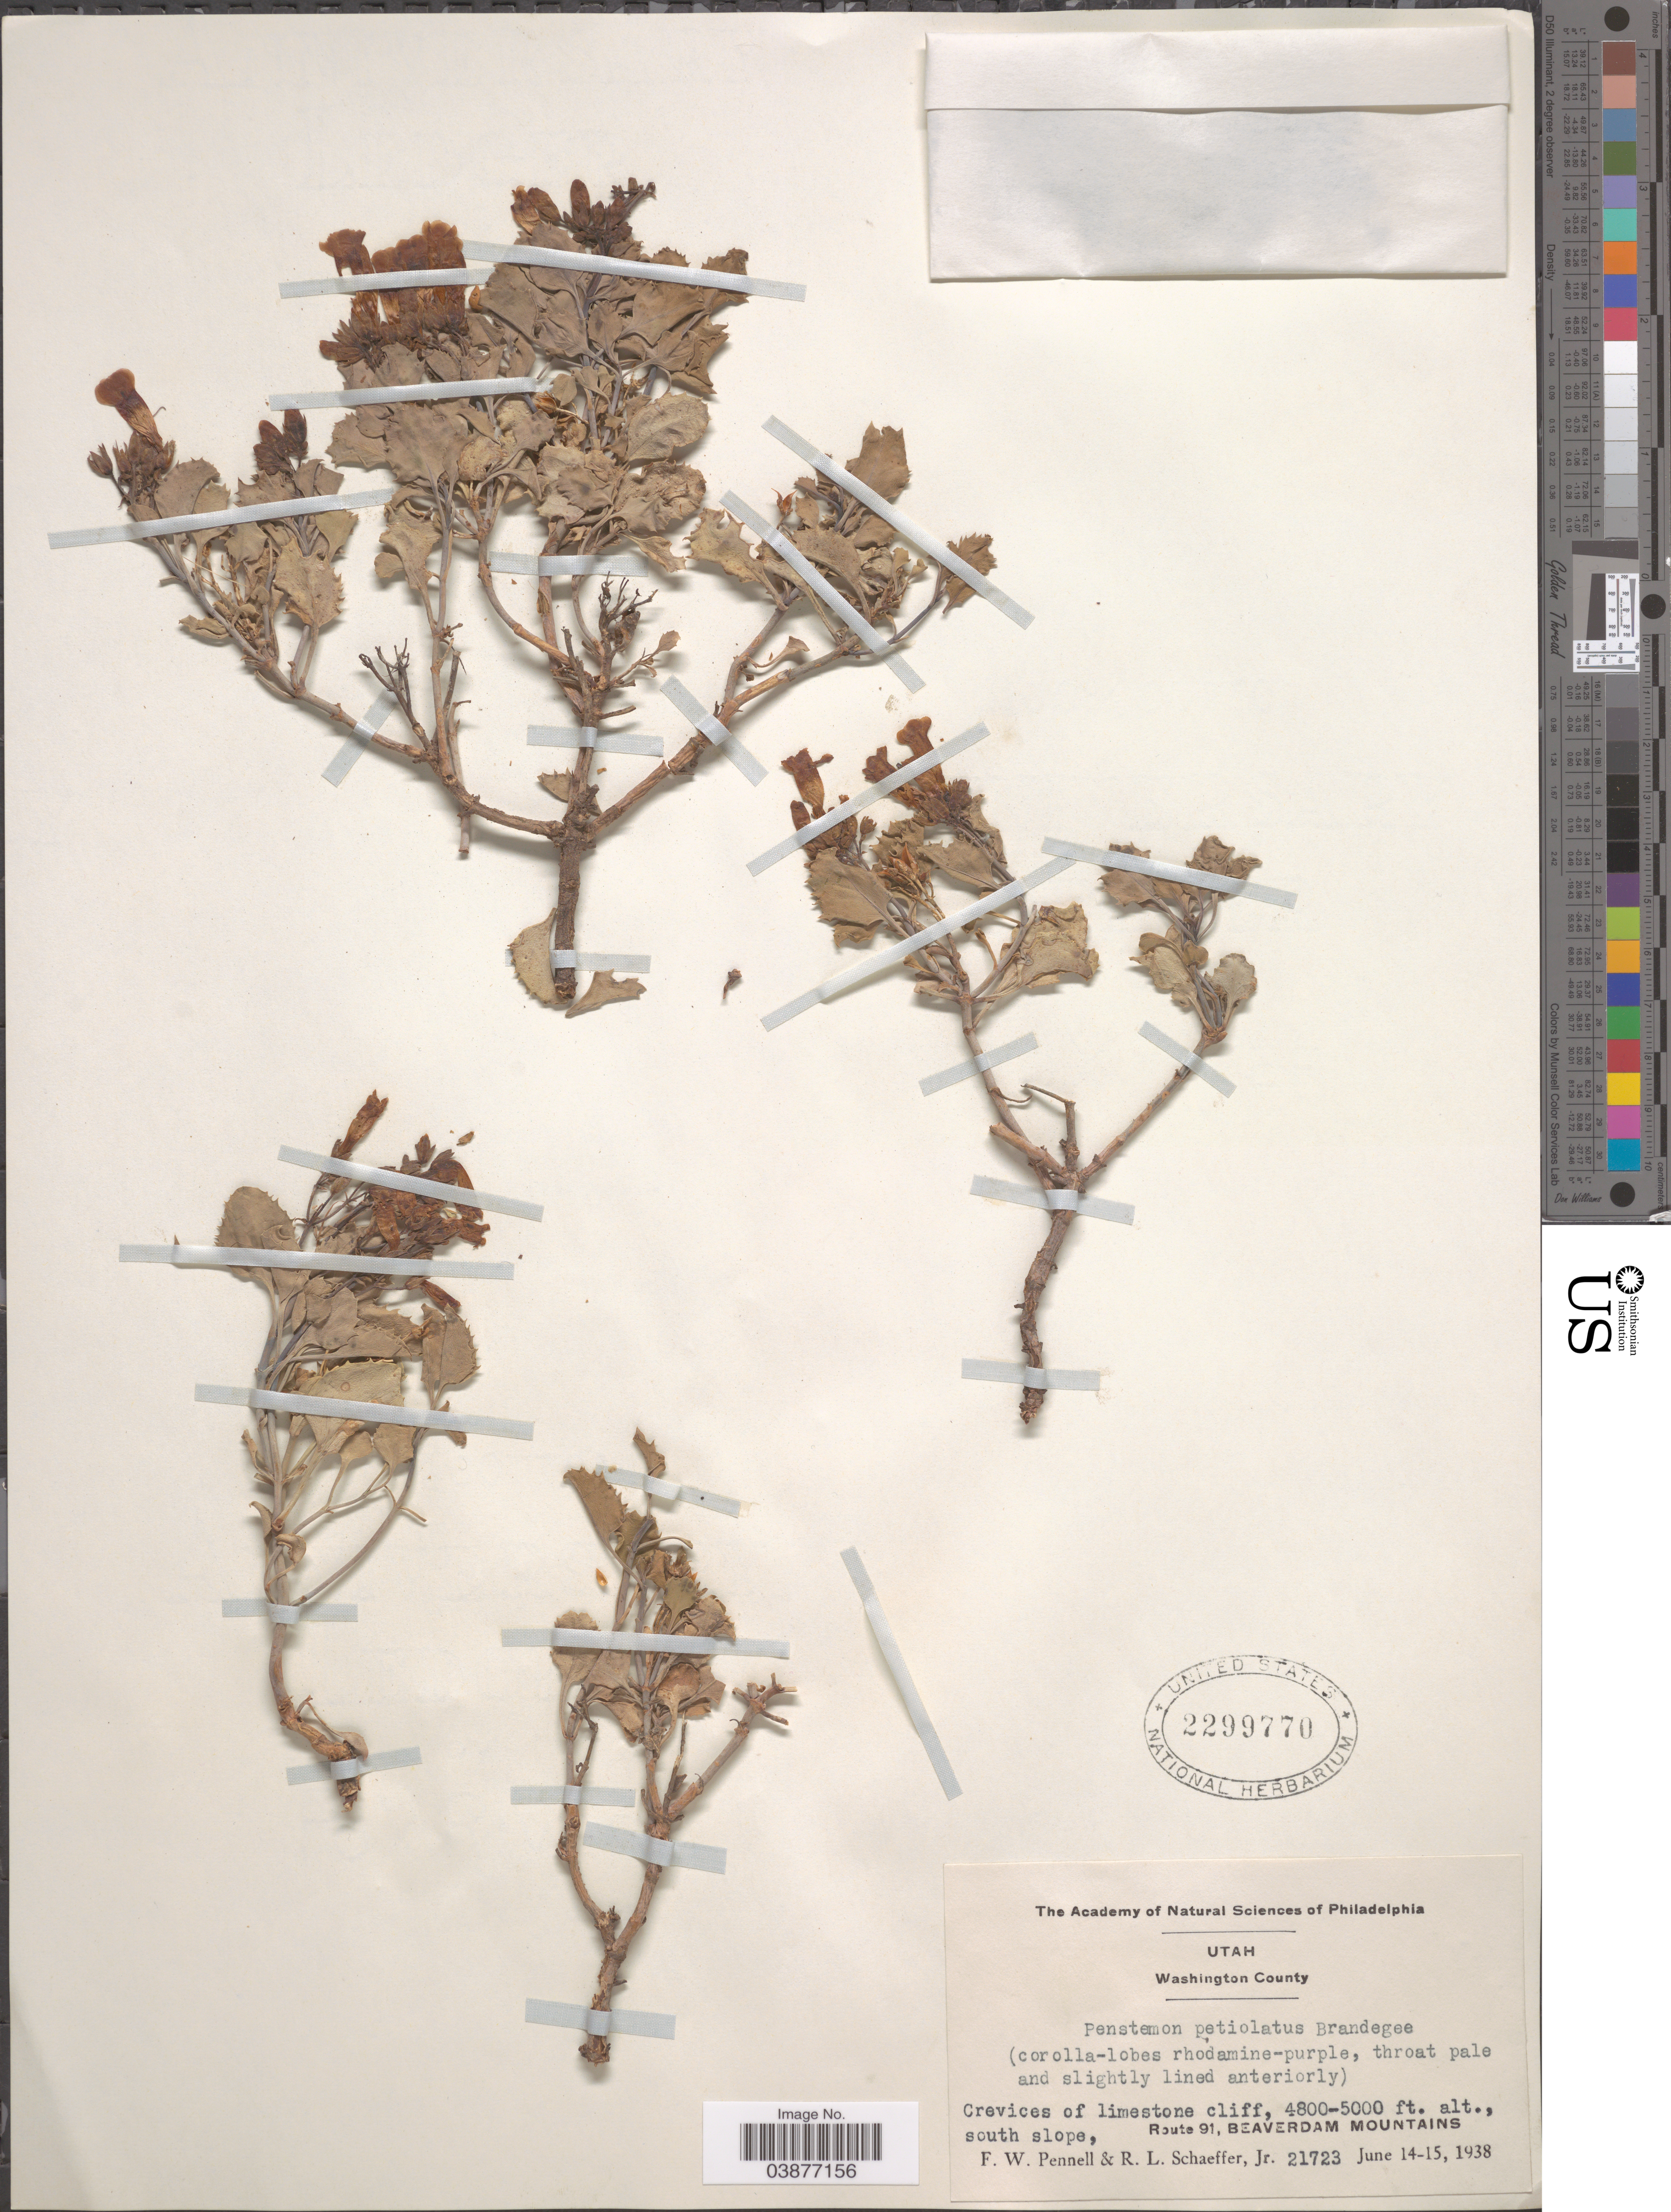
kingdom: Plantae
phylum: Tracheophyta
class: Magnoliopsida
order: Lamiales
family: Plantaginaceae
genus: Penstemon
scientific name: Penstemon petiolatus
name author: Brandegee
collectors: F. W. Pennell & R. L. Schaeffer Jr.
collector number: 21723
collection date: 1938-06-14/1938-06-15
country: United States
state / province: Utah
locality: Washington County. Crevices of limestone cliff, south slope, Route 91, Beaverdam Mountains.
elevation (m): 1463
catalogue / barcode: US 2299770